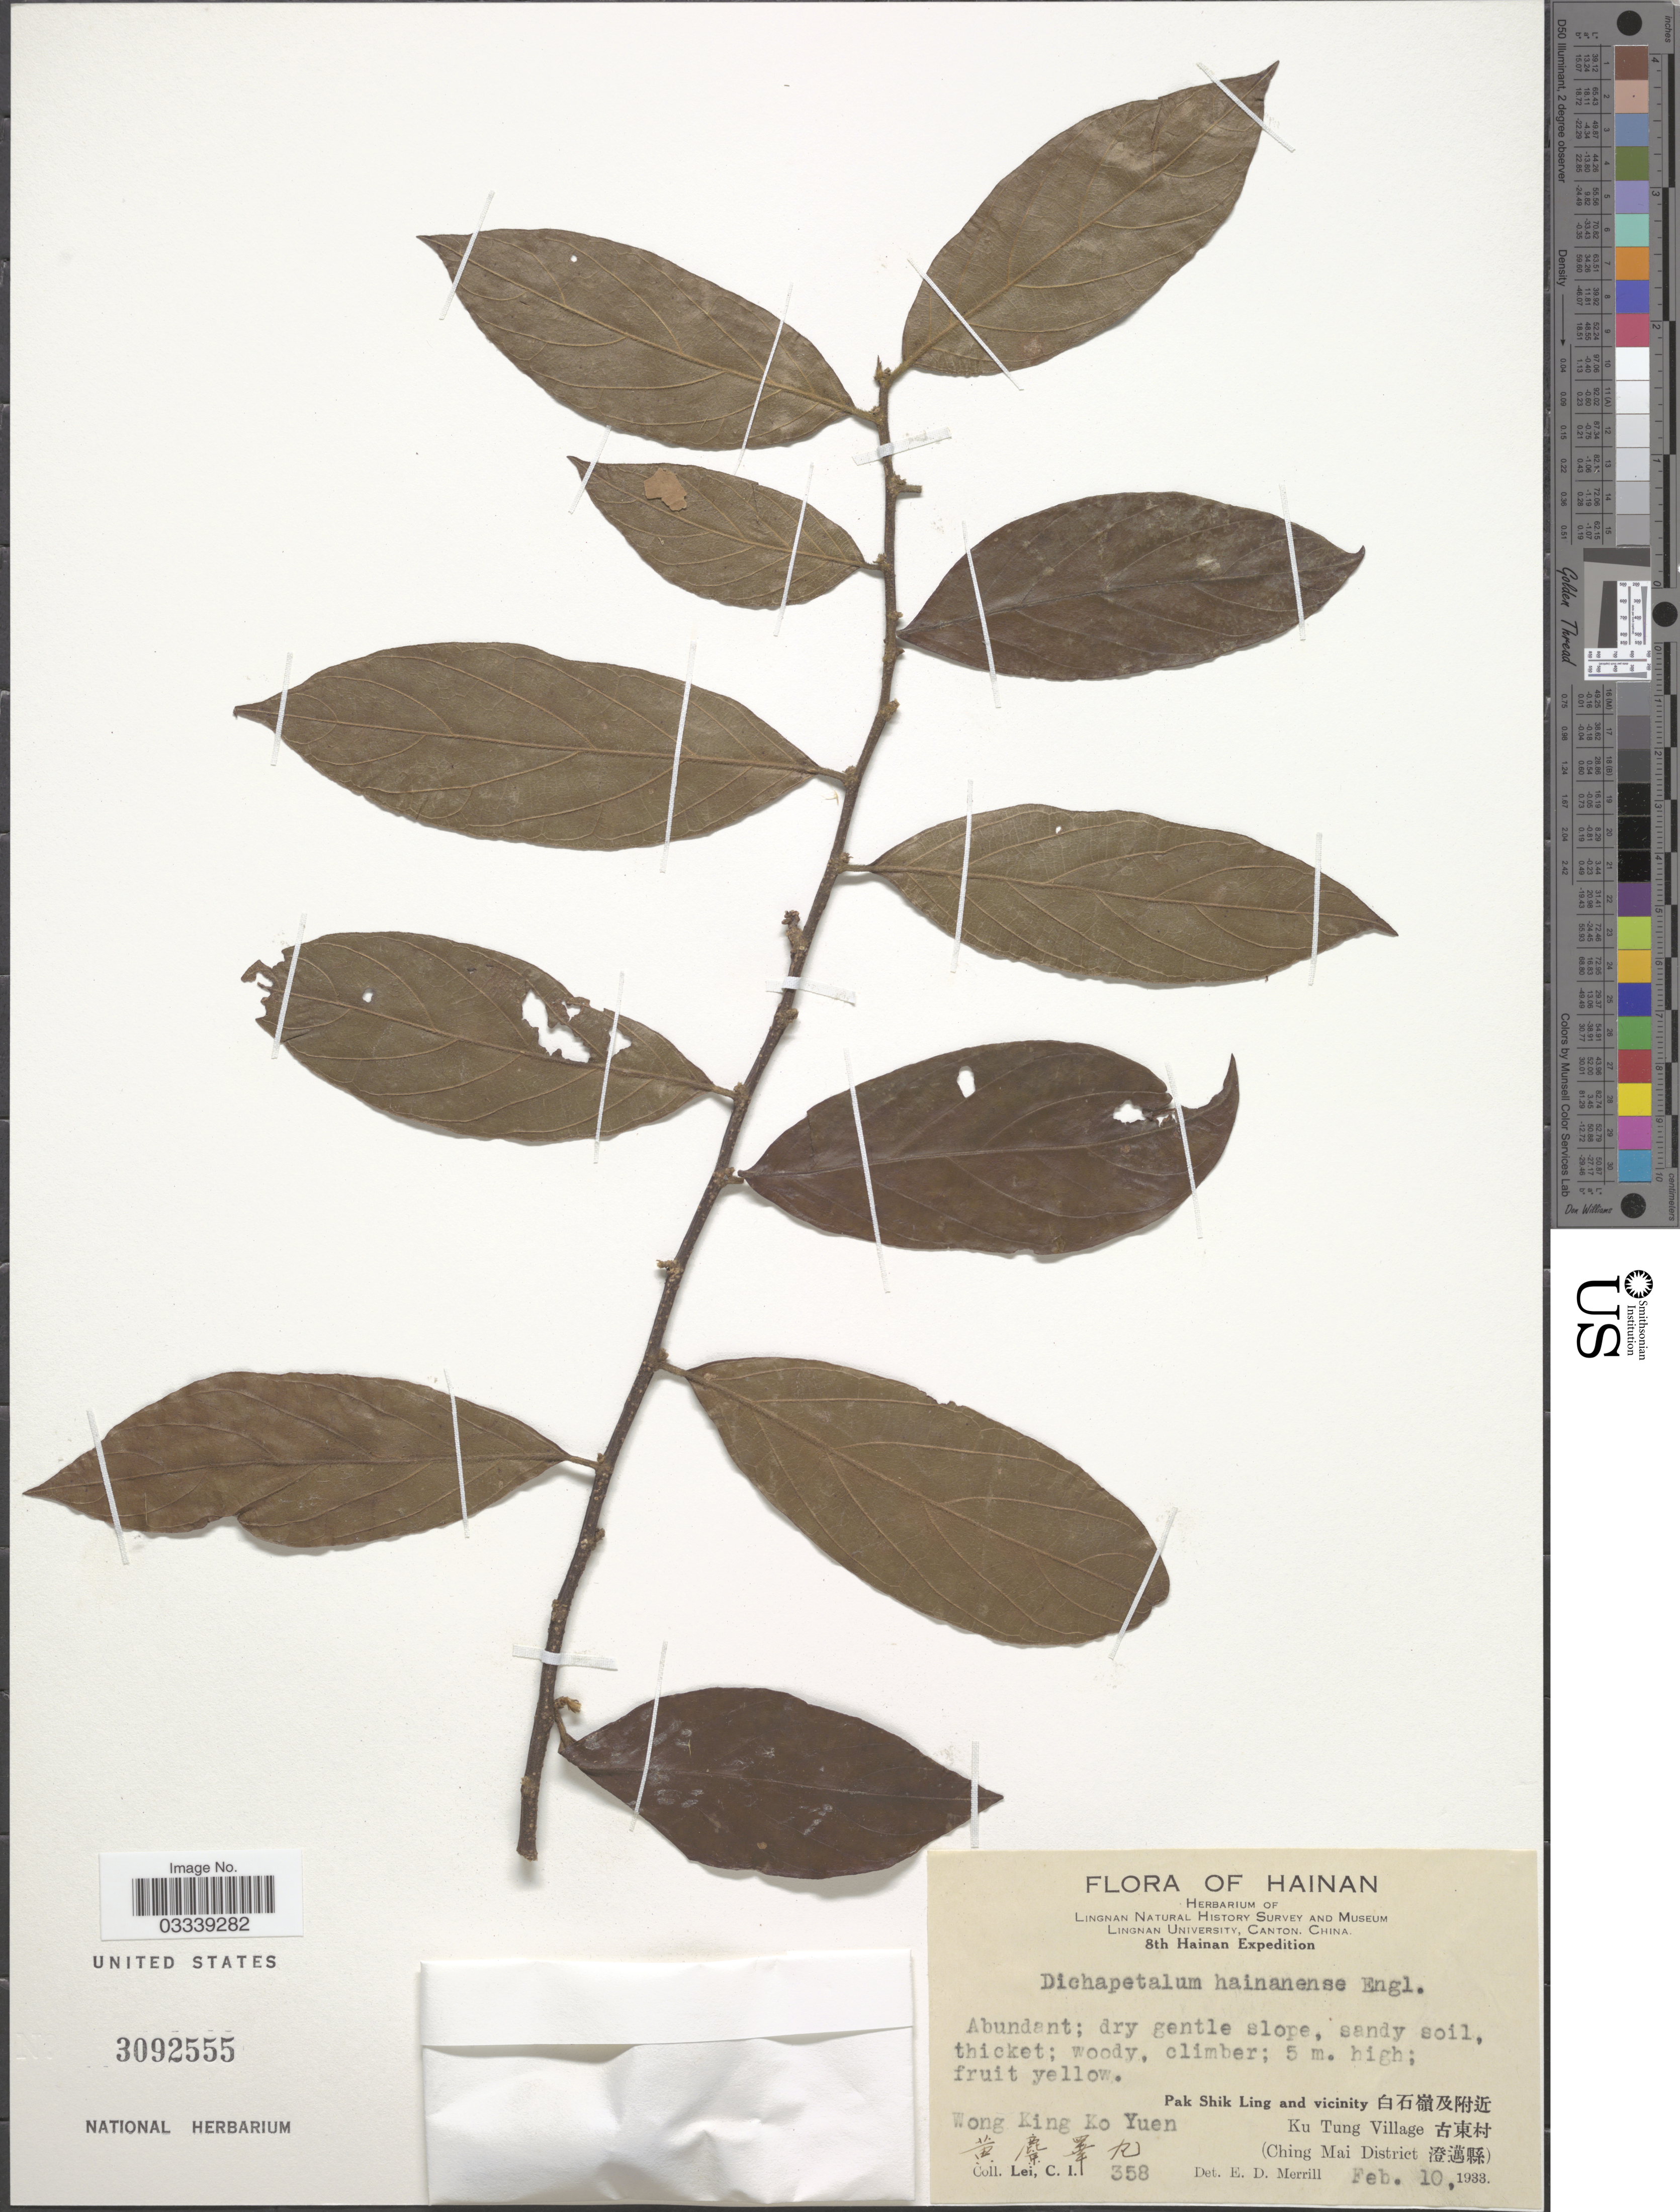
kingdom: Plantae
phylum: Tracheophyta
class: Magnoliopsida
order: Malpighiales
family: Dichapetalaceae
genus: Dichapetalum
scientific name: Dichapetalum hainanense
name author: (Hance) Engl.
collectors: C. I. Lei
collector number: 358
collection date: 1933-02-10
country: China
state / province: Hainan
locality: WgKing Ko Yuen, Pak Shik Ling and vicinity, Ku Tung Village (Ching Mai District).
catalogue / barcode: US 3092555